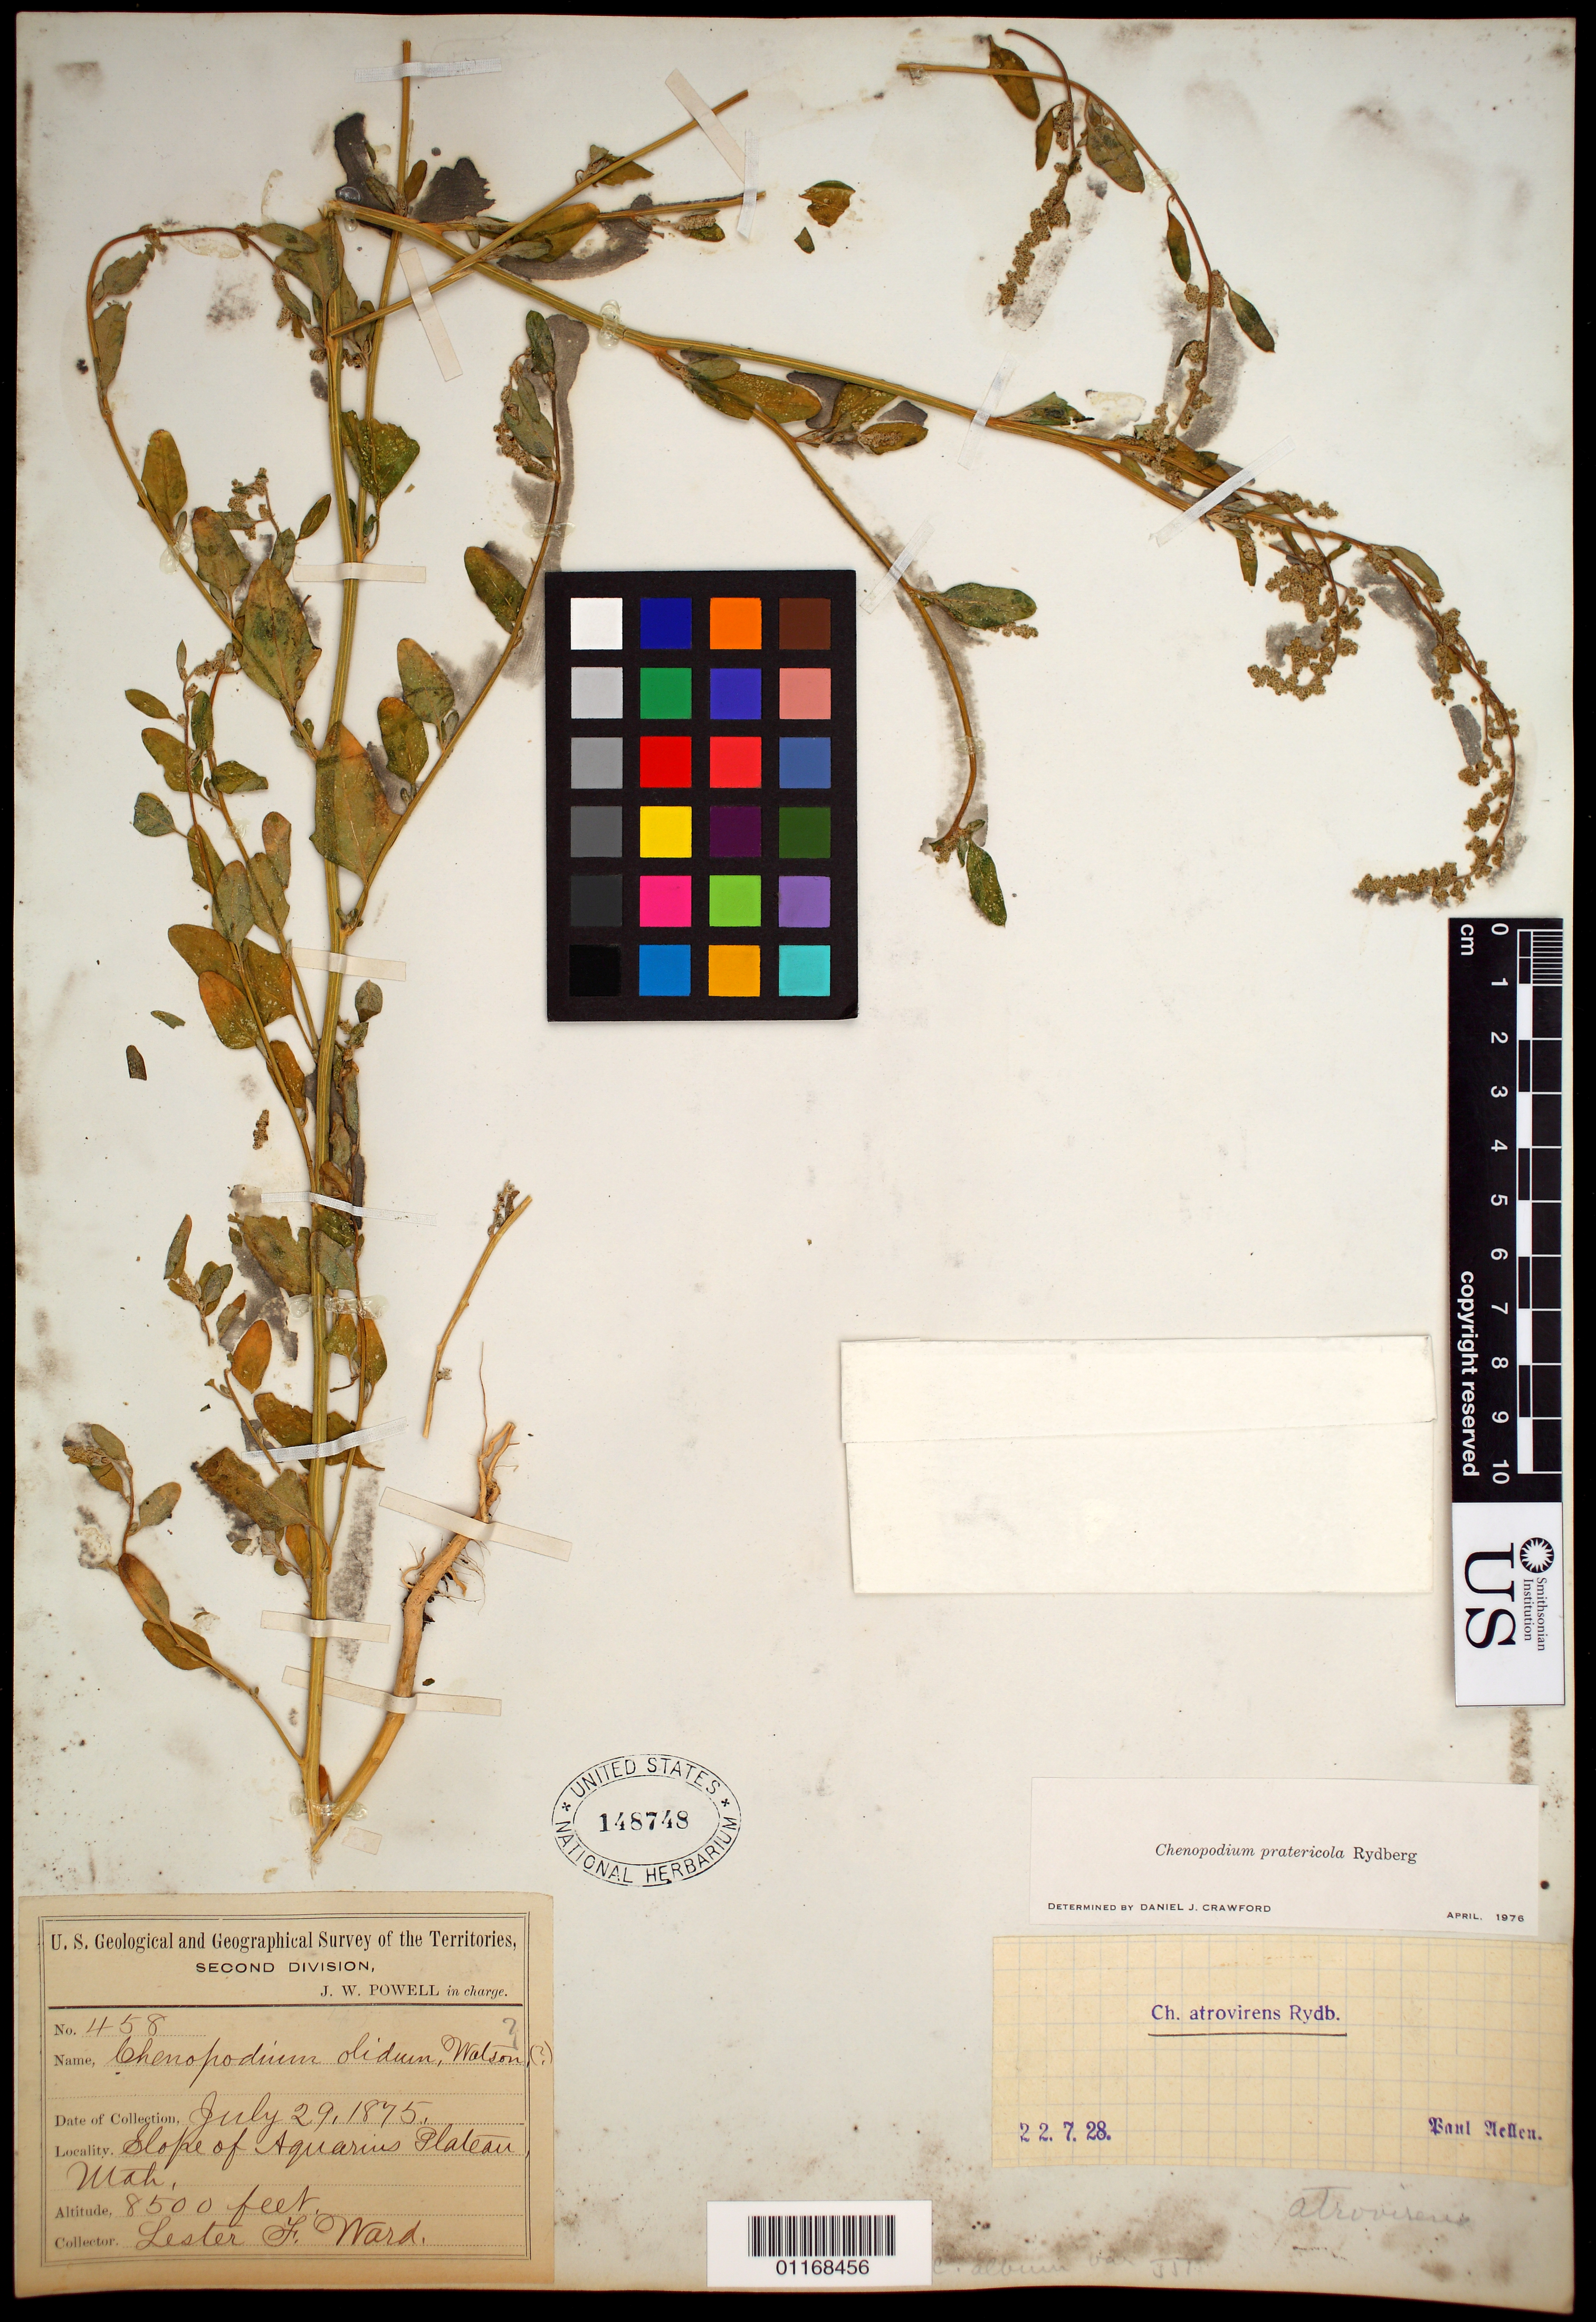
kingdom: Plantae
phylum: Tracheophyta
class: Magnoliopsida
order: Caryophyllales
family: Amaranthaceae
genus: Chenopodium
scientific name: Chenopodium pratericola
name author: Rydb.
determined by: Crawford, D. J.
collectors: L. F. Ward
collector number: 458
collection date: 1875-07-29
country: United States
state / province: Utah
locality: Slope of Aquarius Plateau.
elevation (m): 2591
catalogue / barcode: US 148748